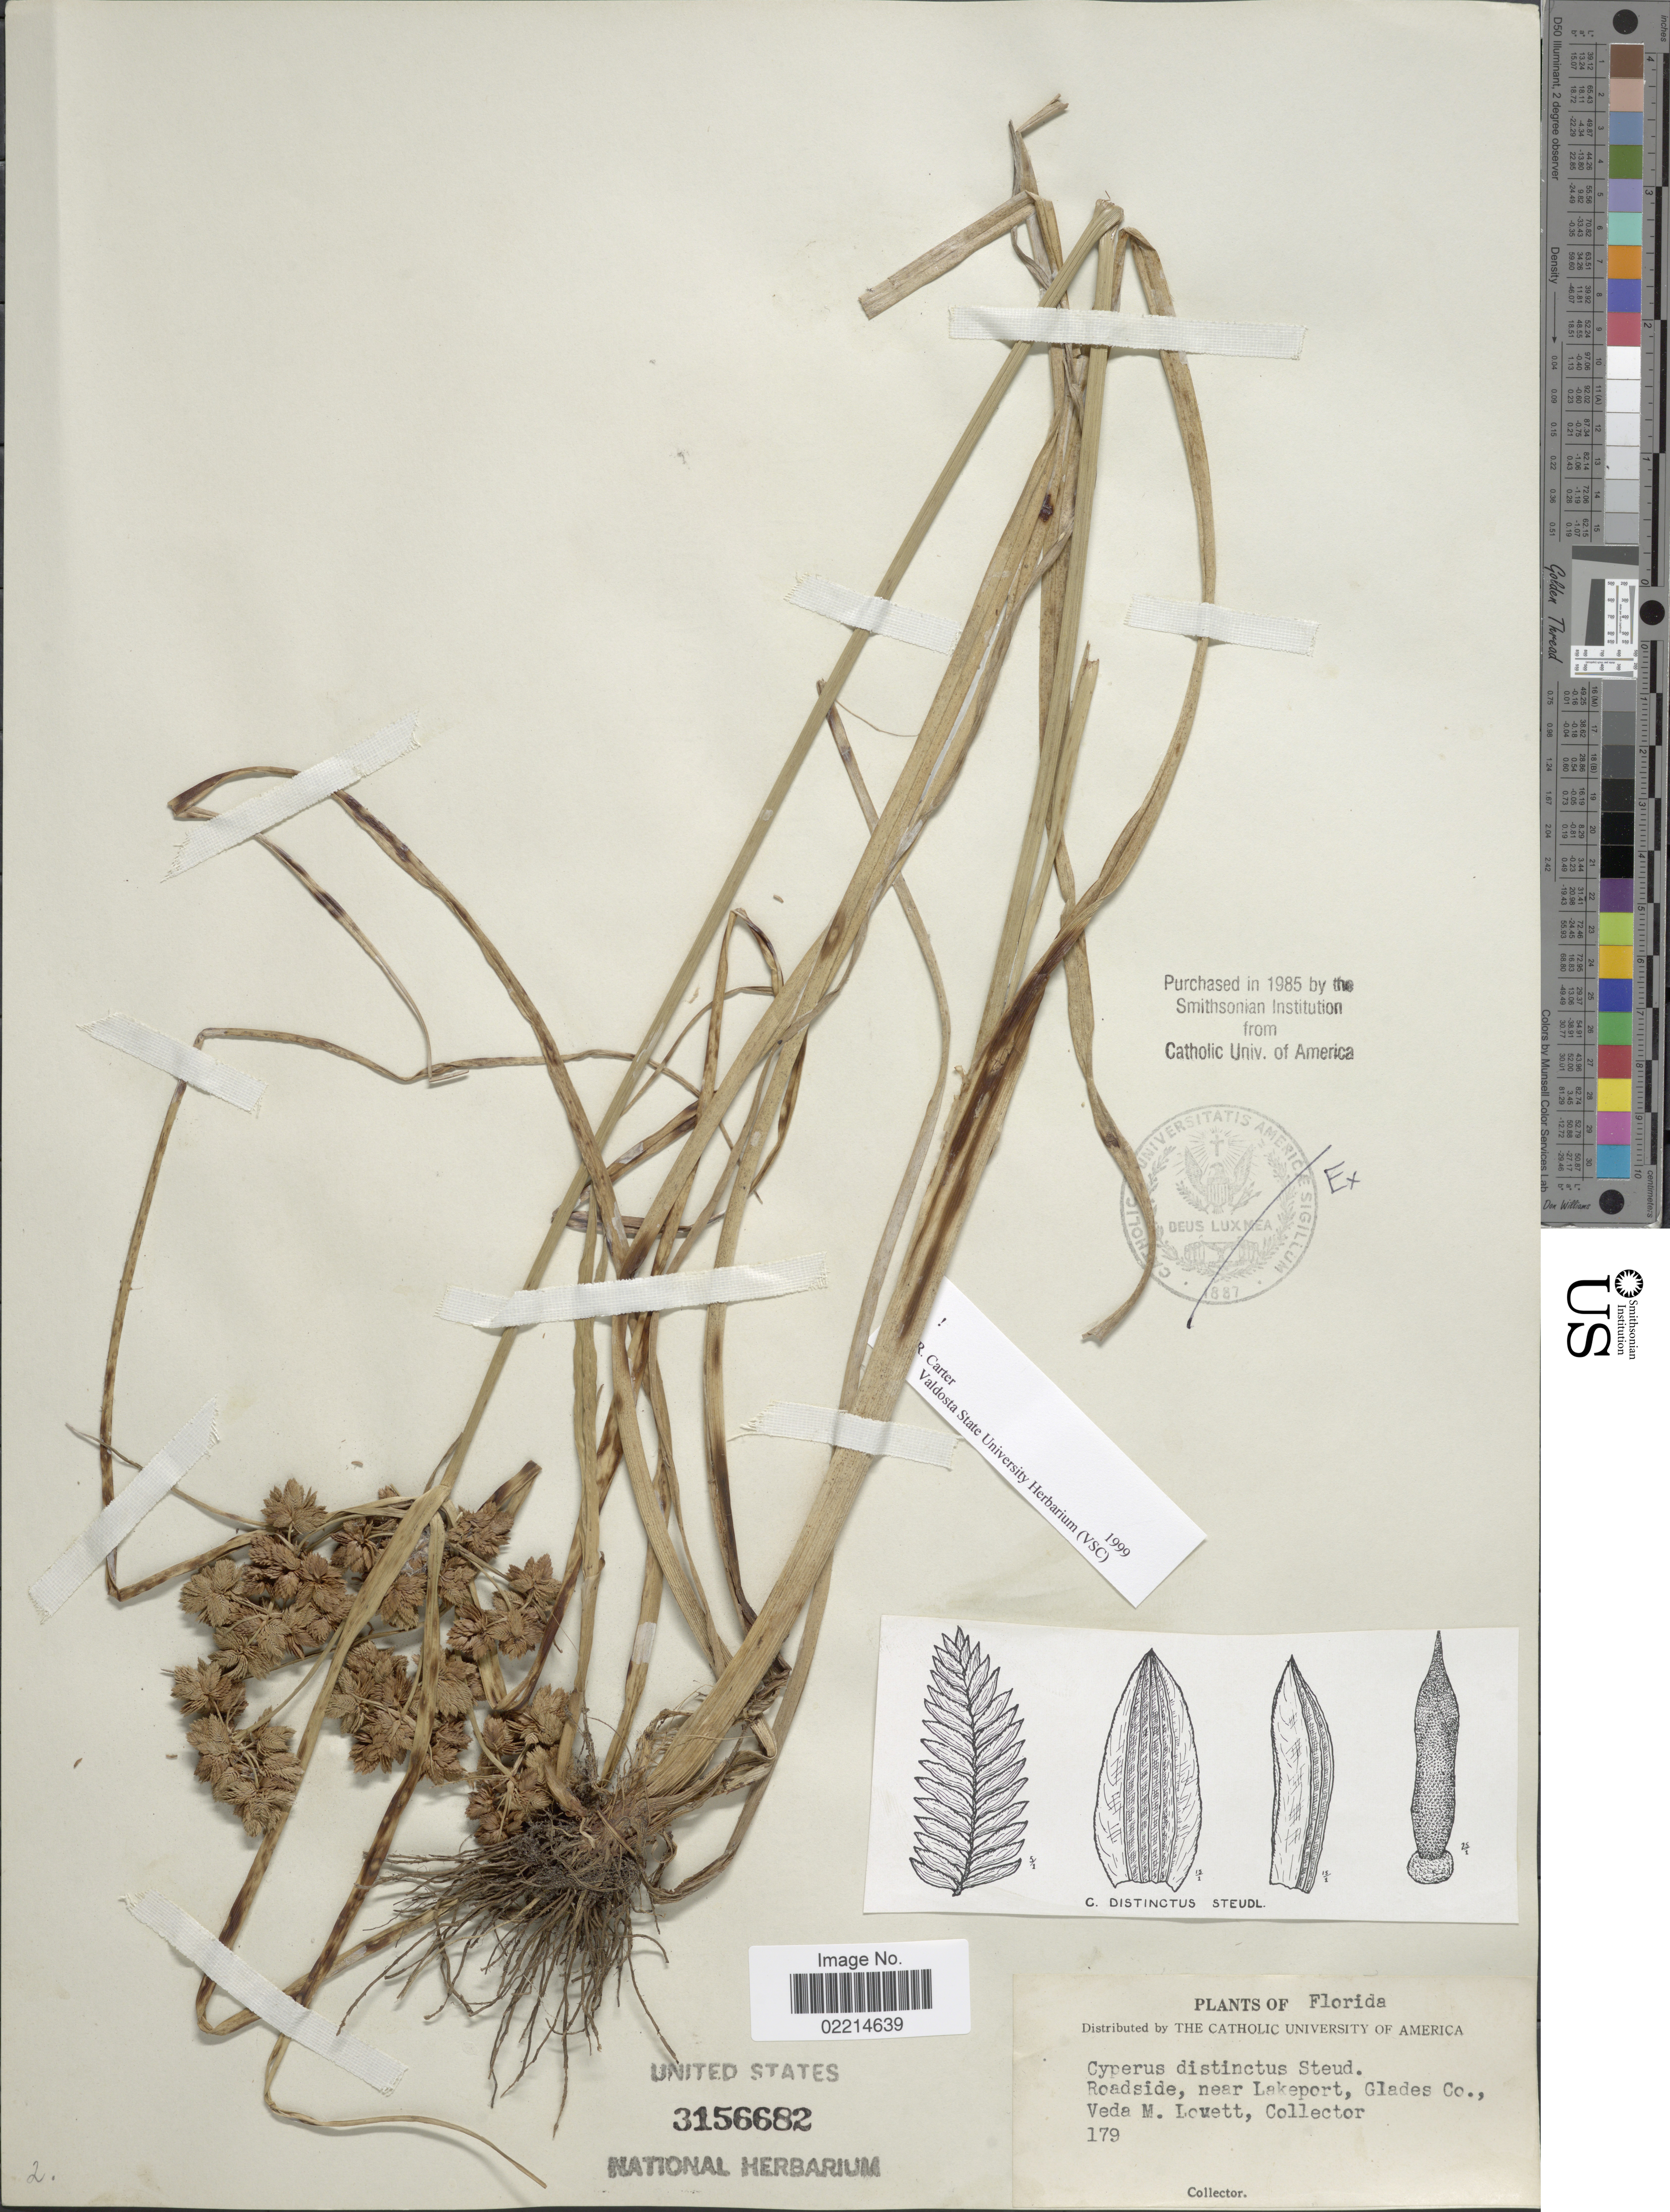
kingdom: Plantae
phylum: Tracheophyta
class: Liliopsida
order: Poales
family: Cyperaceae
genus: Cyperus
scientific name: Cyperus distinctus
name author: Steud.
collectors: V. Lovett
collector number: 179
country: United States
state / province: Florida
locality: Roadside, near Lakeport, Glades Co.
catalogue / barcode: US 3156682